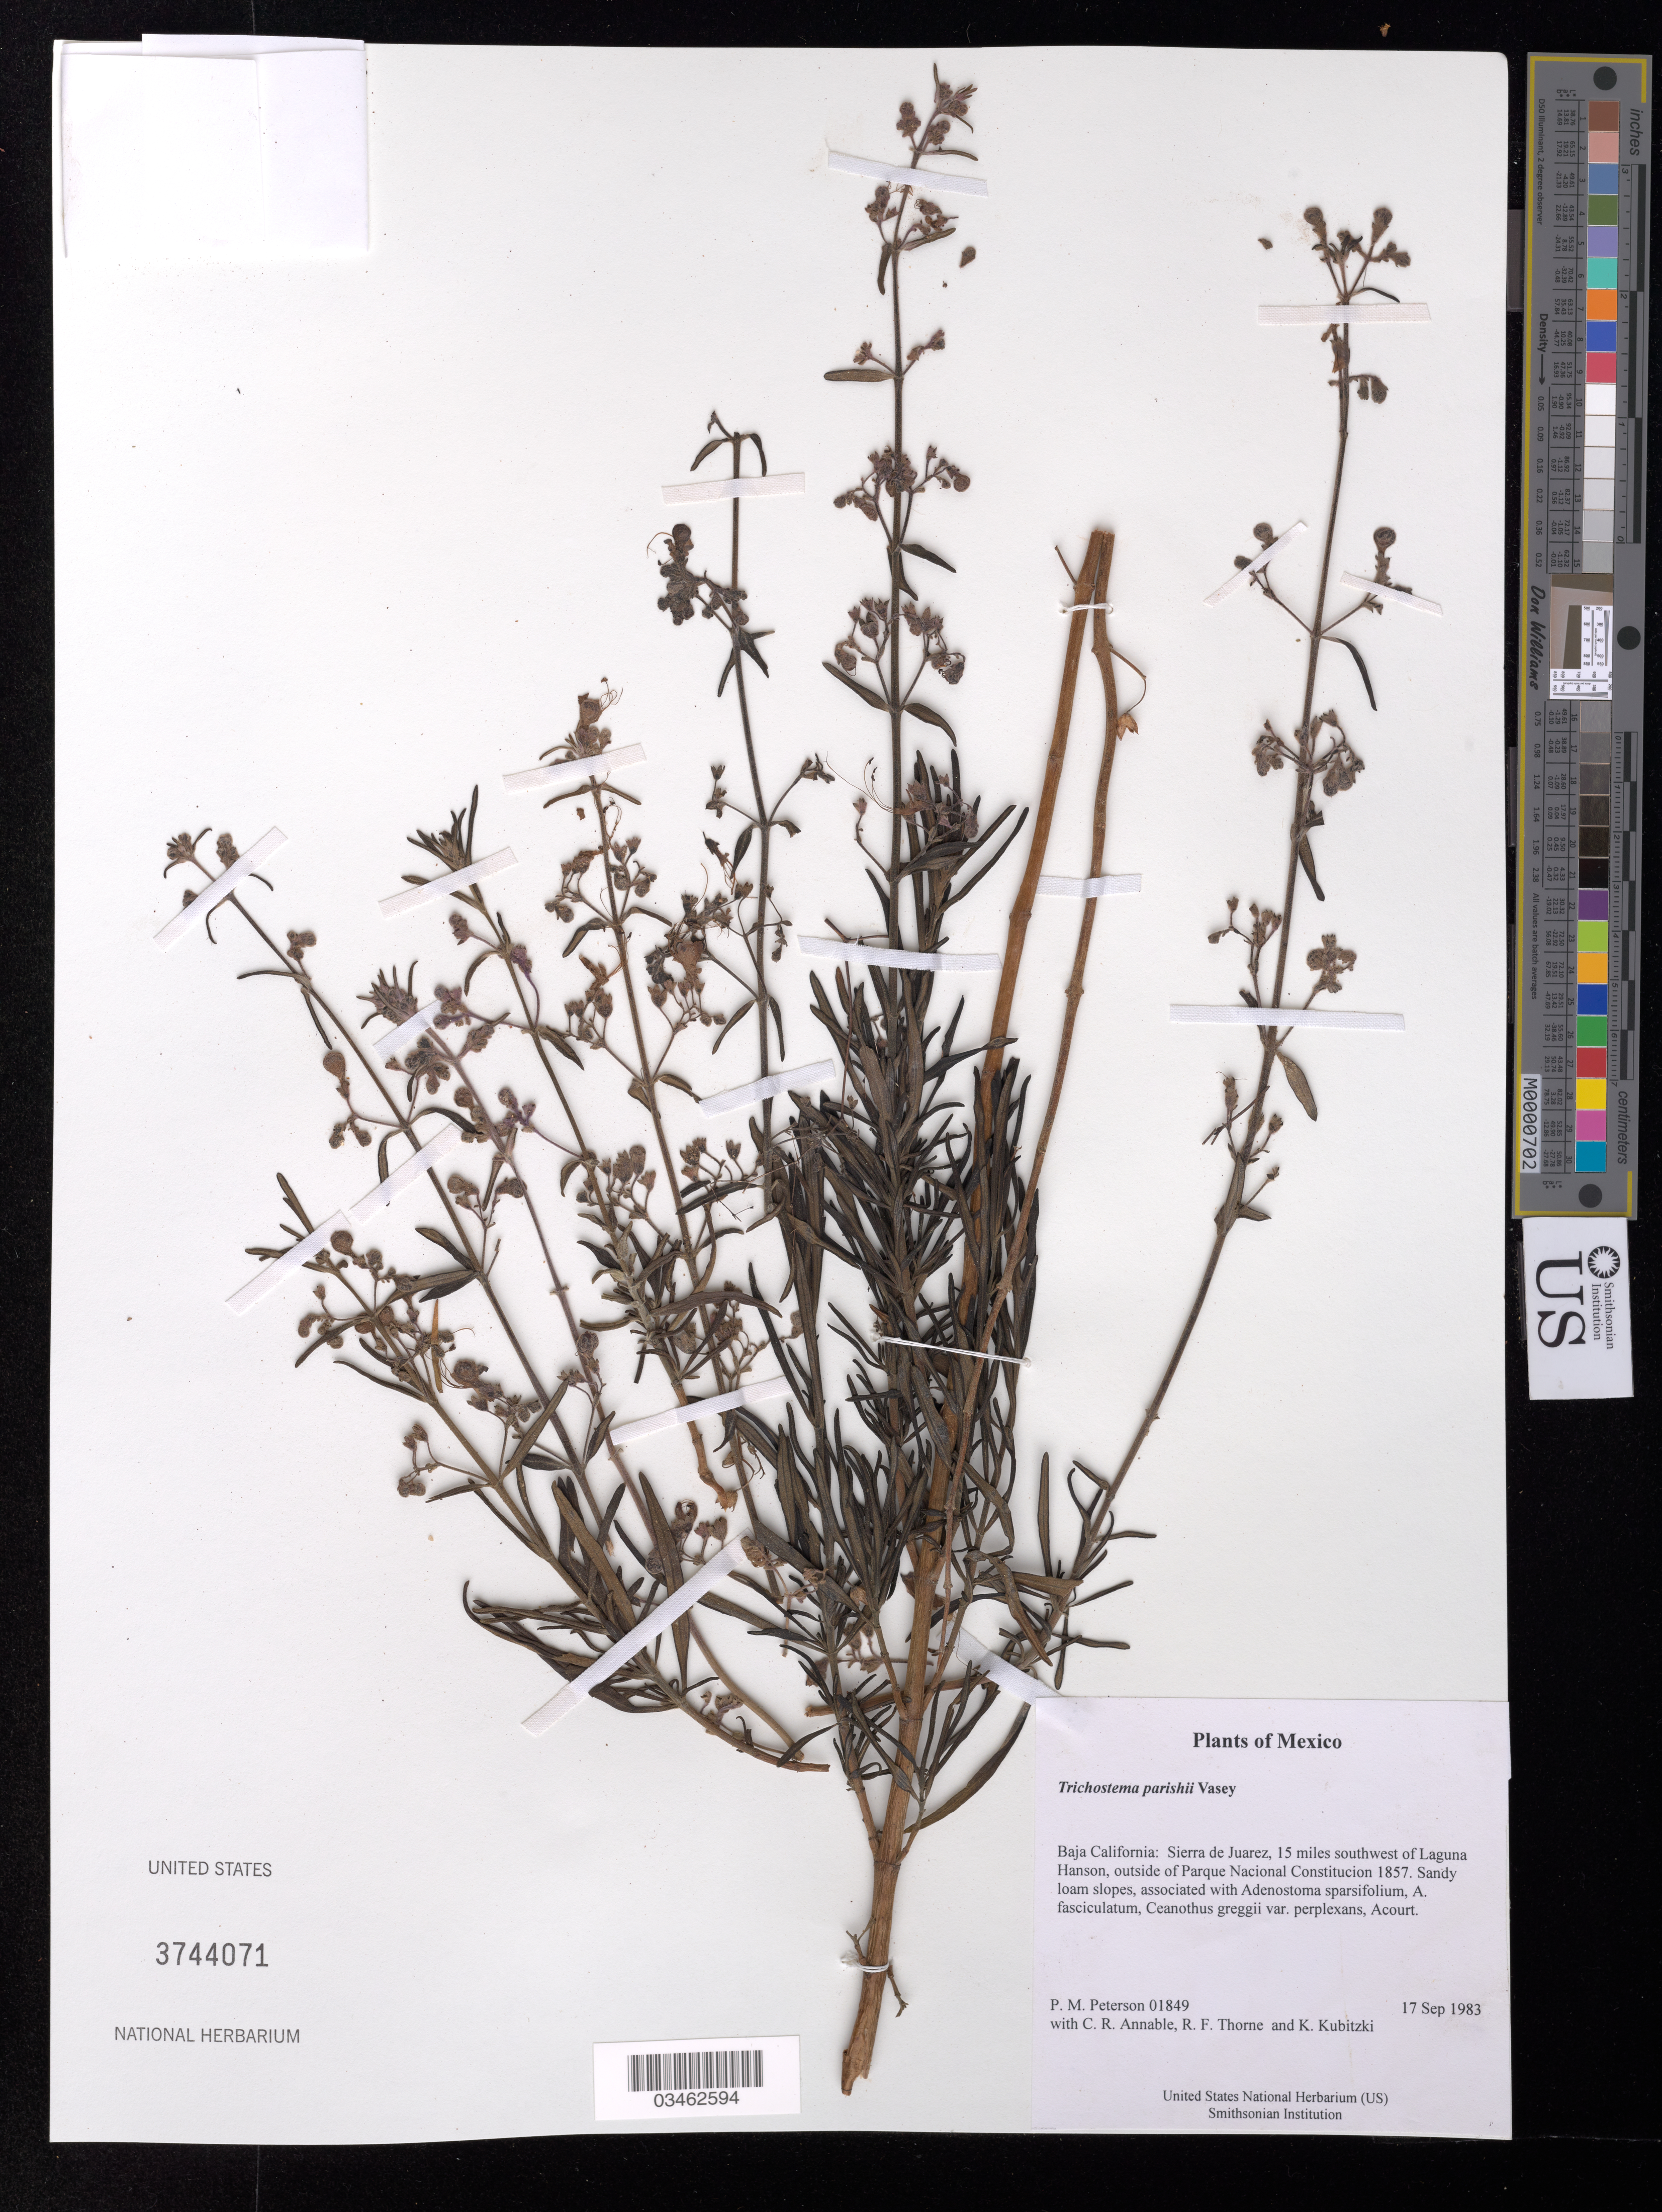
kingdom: Plantae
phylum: Tracheophyta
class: Magnoliopsida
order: Lamiales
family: Lamiaceae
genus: Trichostema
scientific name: Trichostema parishii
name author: Vasey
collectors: P. M. Peterson, C. R. Annable, R. F. Thorne & K. Kubitzki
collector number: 01849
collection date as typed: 17 Sep 1983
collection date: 1983-09-17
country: Mexico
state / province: Baja California Norte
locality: Sierra de Juarez, 15 miles southwest of Laguna Hanson, outside of Parque Nacional Constitucion 1857.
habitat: Sandy loam slopes, associated with Adenostoma sparsifolium, A. fasciculatum, Ceanothus greggii var. perplexans, Acourt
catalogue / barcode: US 3744071